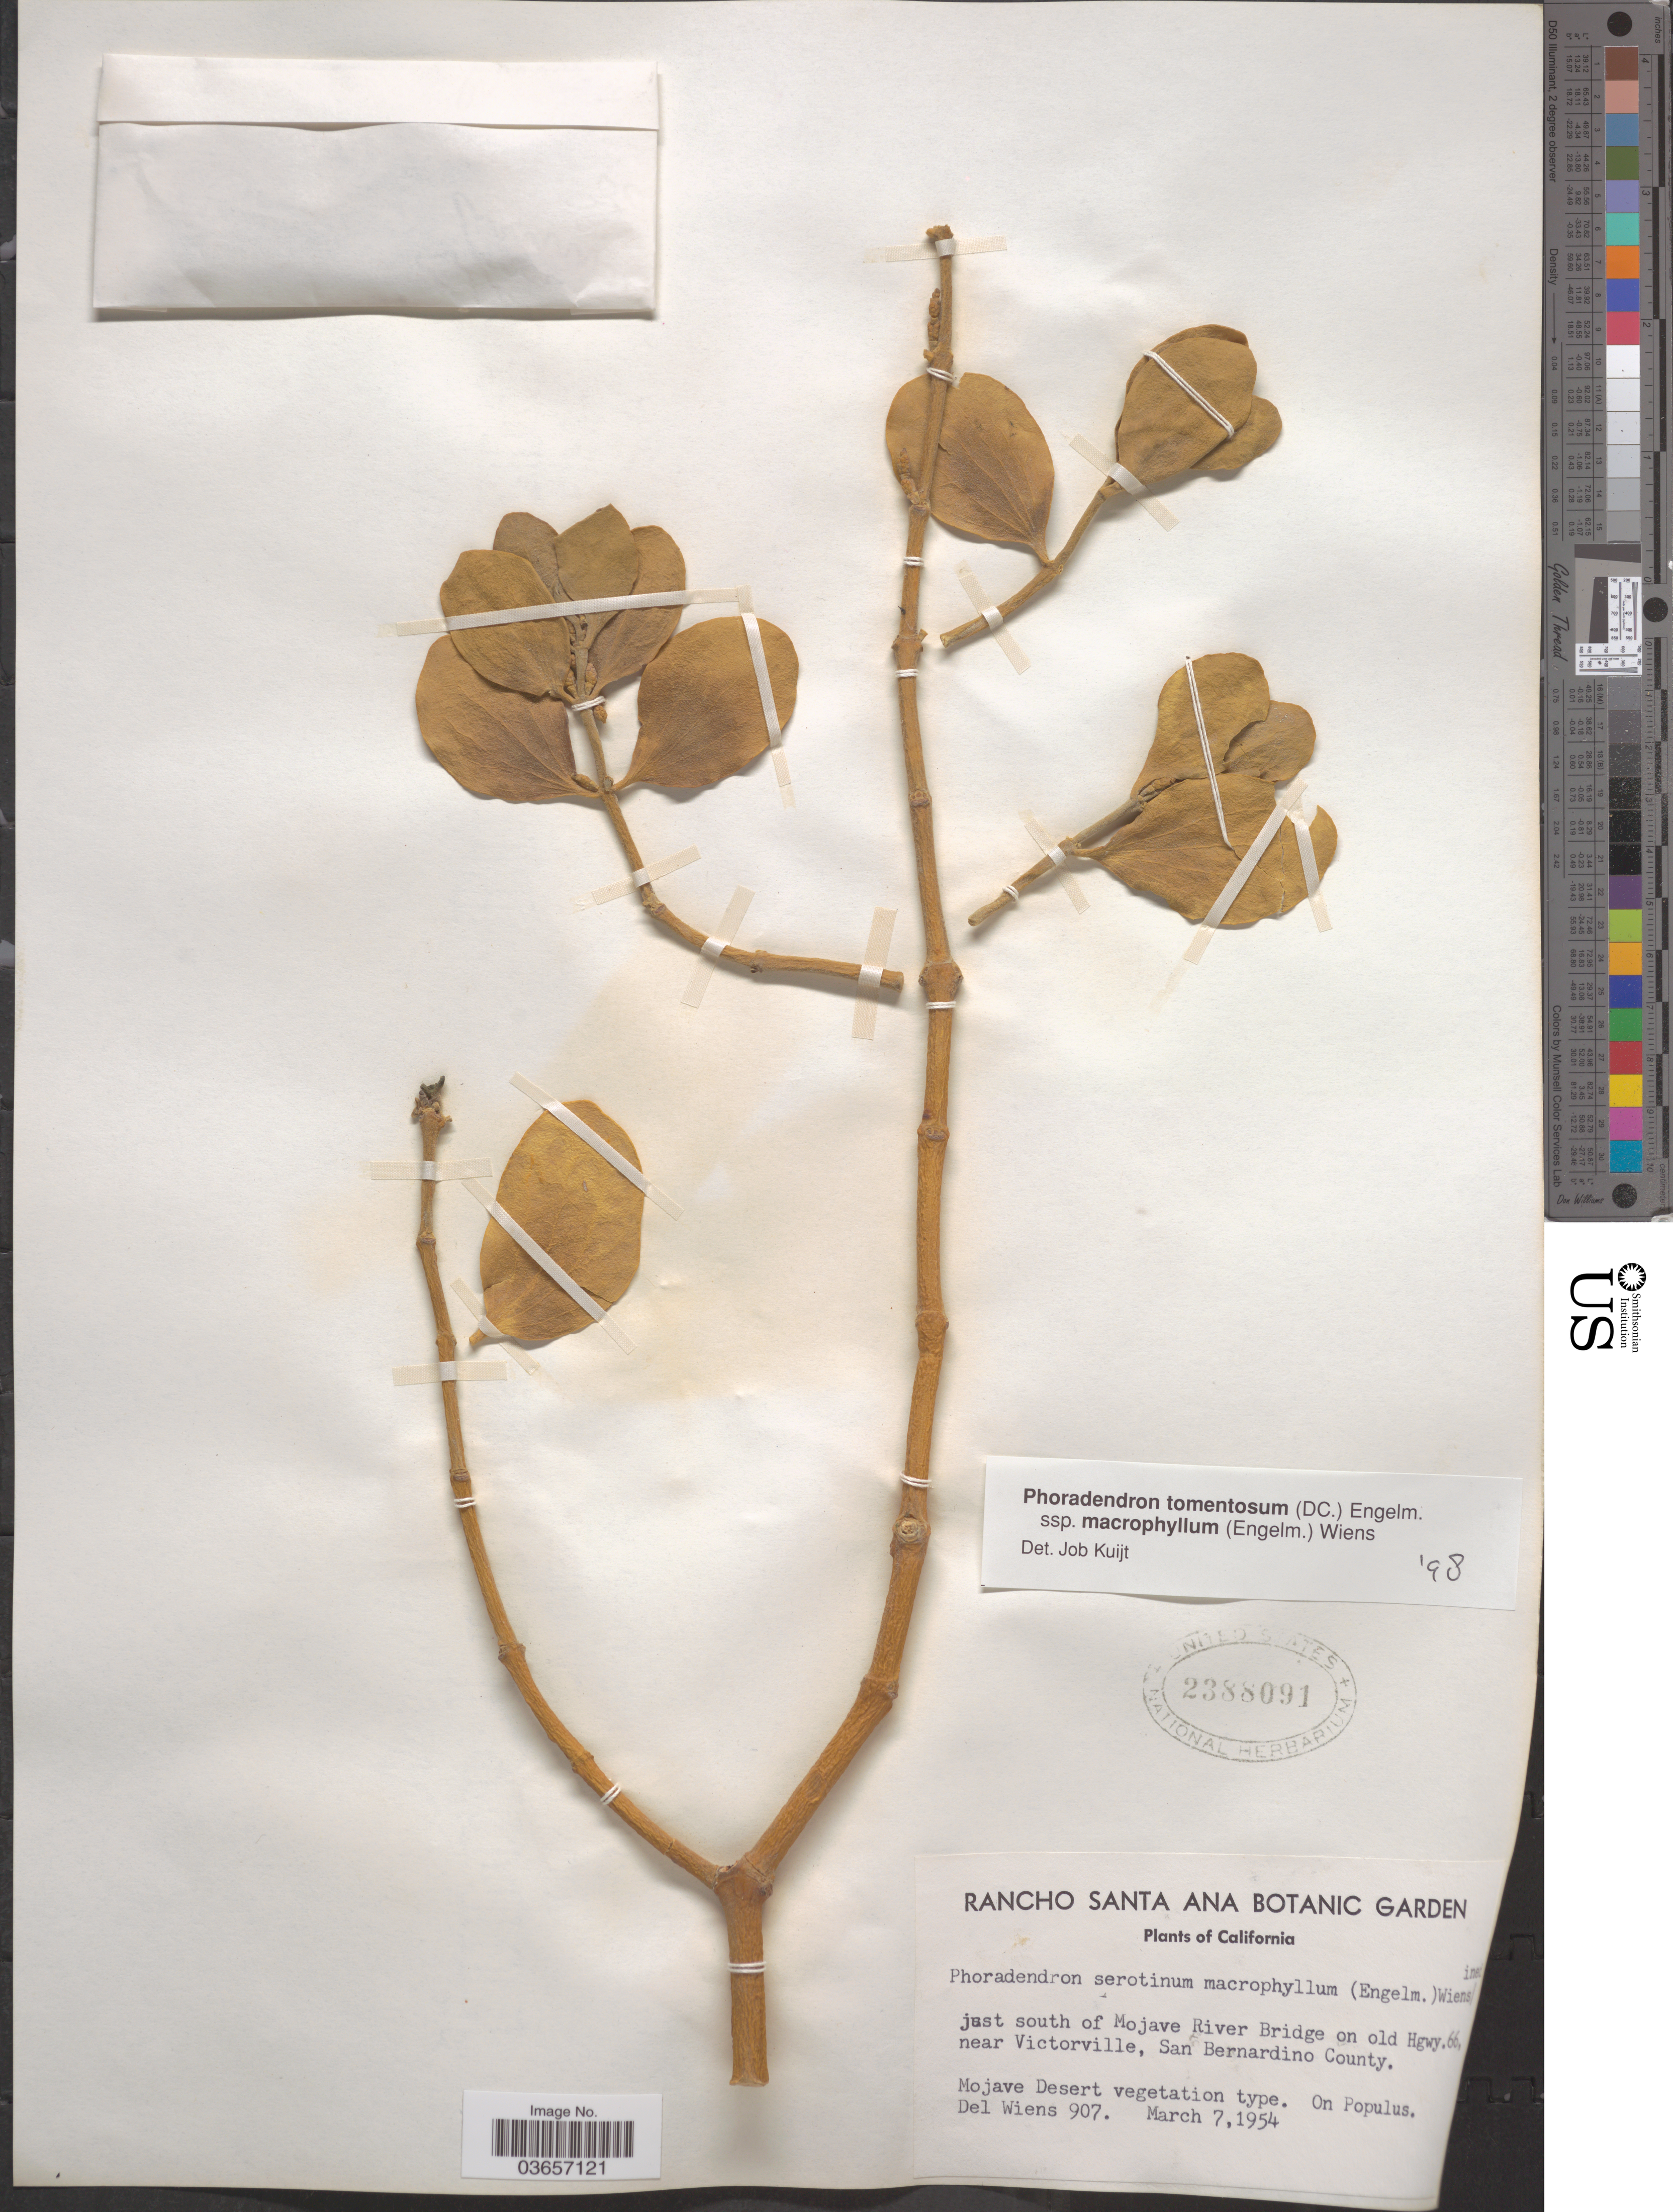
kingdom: Plantae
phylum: Tracheophyta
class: Magnoliopsida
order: Santalales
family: Viscaceae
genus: Phoradendron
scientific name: Phoradendron tomentosum subsp. macrophyllum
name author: DC.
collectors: D. Wiens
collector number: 907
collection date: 1954-03-07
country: United States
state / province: California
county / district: San Bernardino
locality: Just south of Mojave River Bridge on old Hgwy. 66, near Victorville, San Bernardino County.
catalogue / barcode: US 2388091